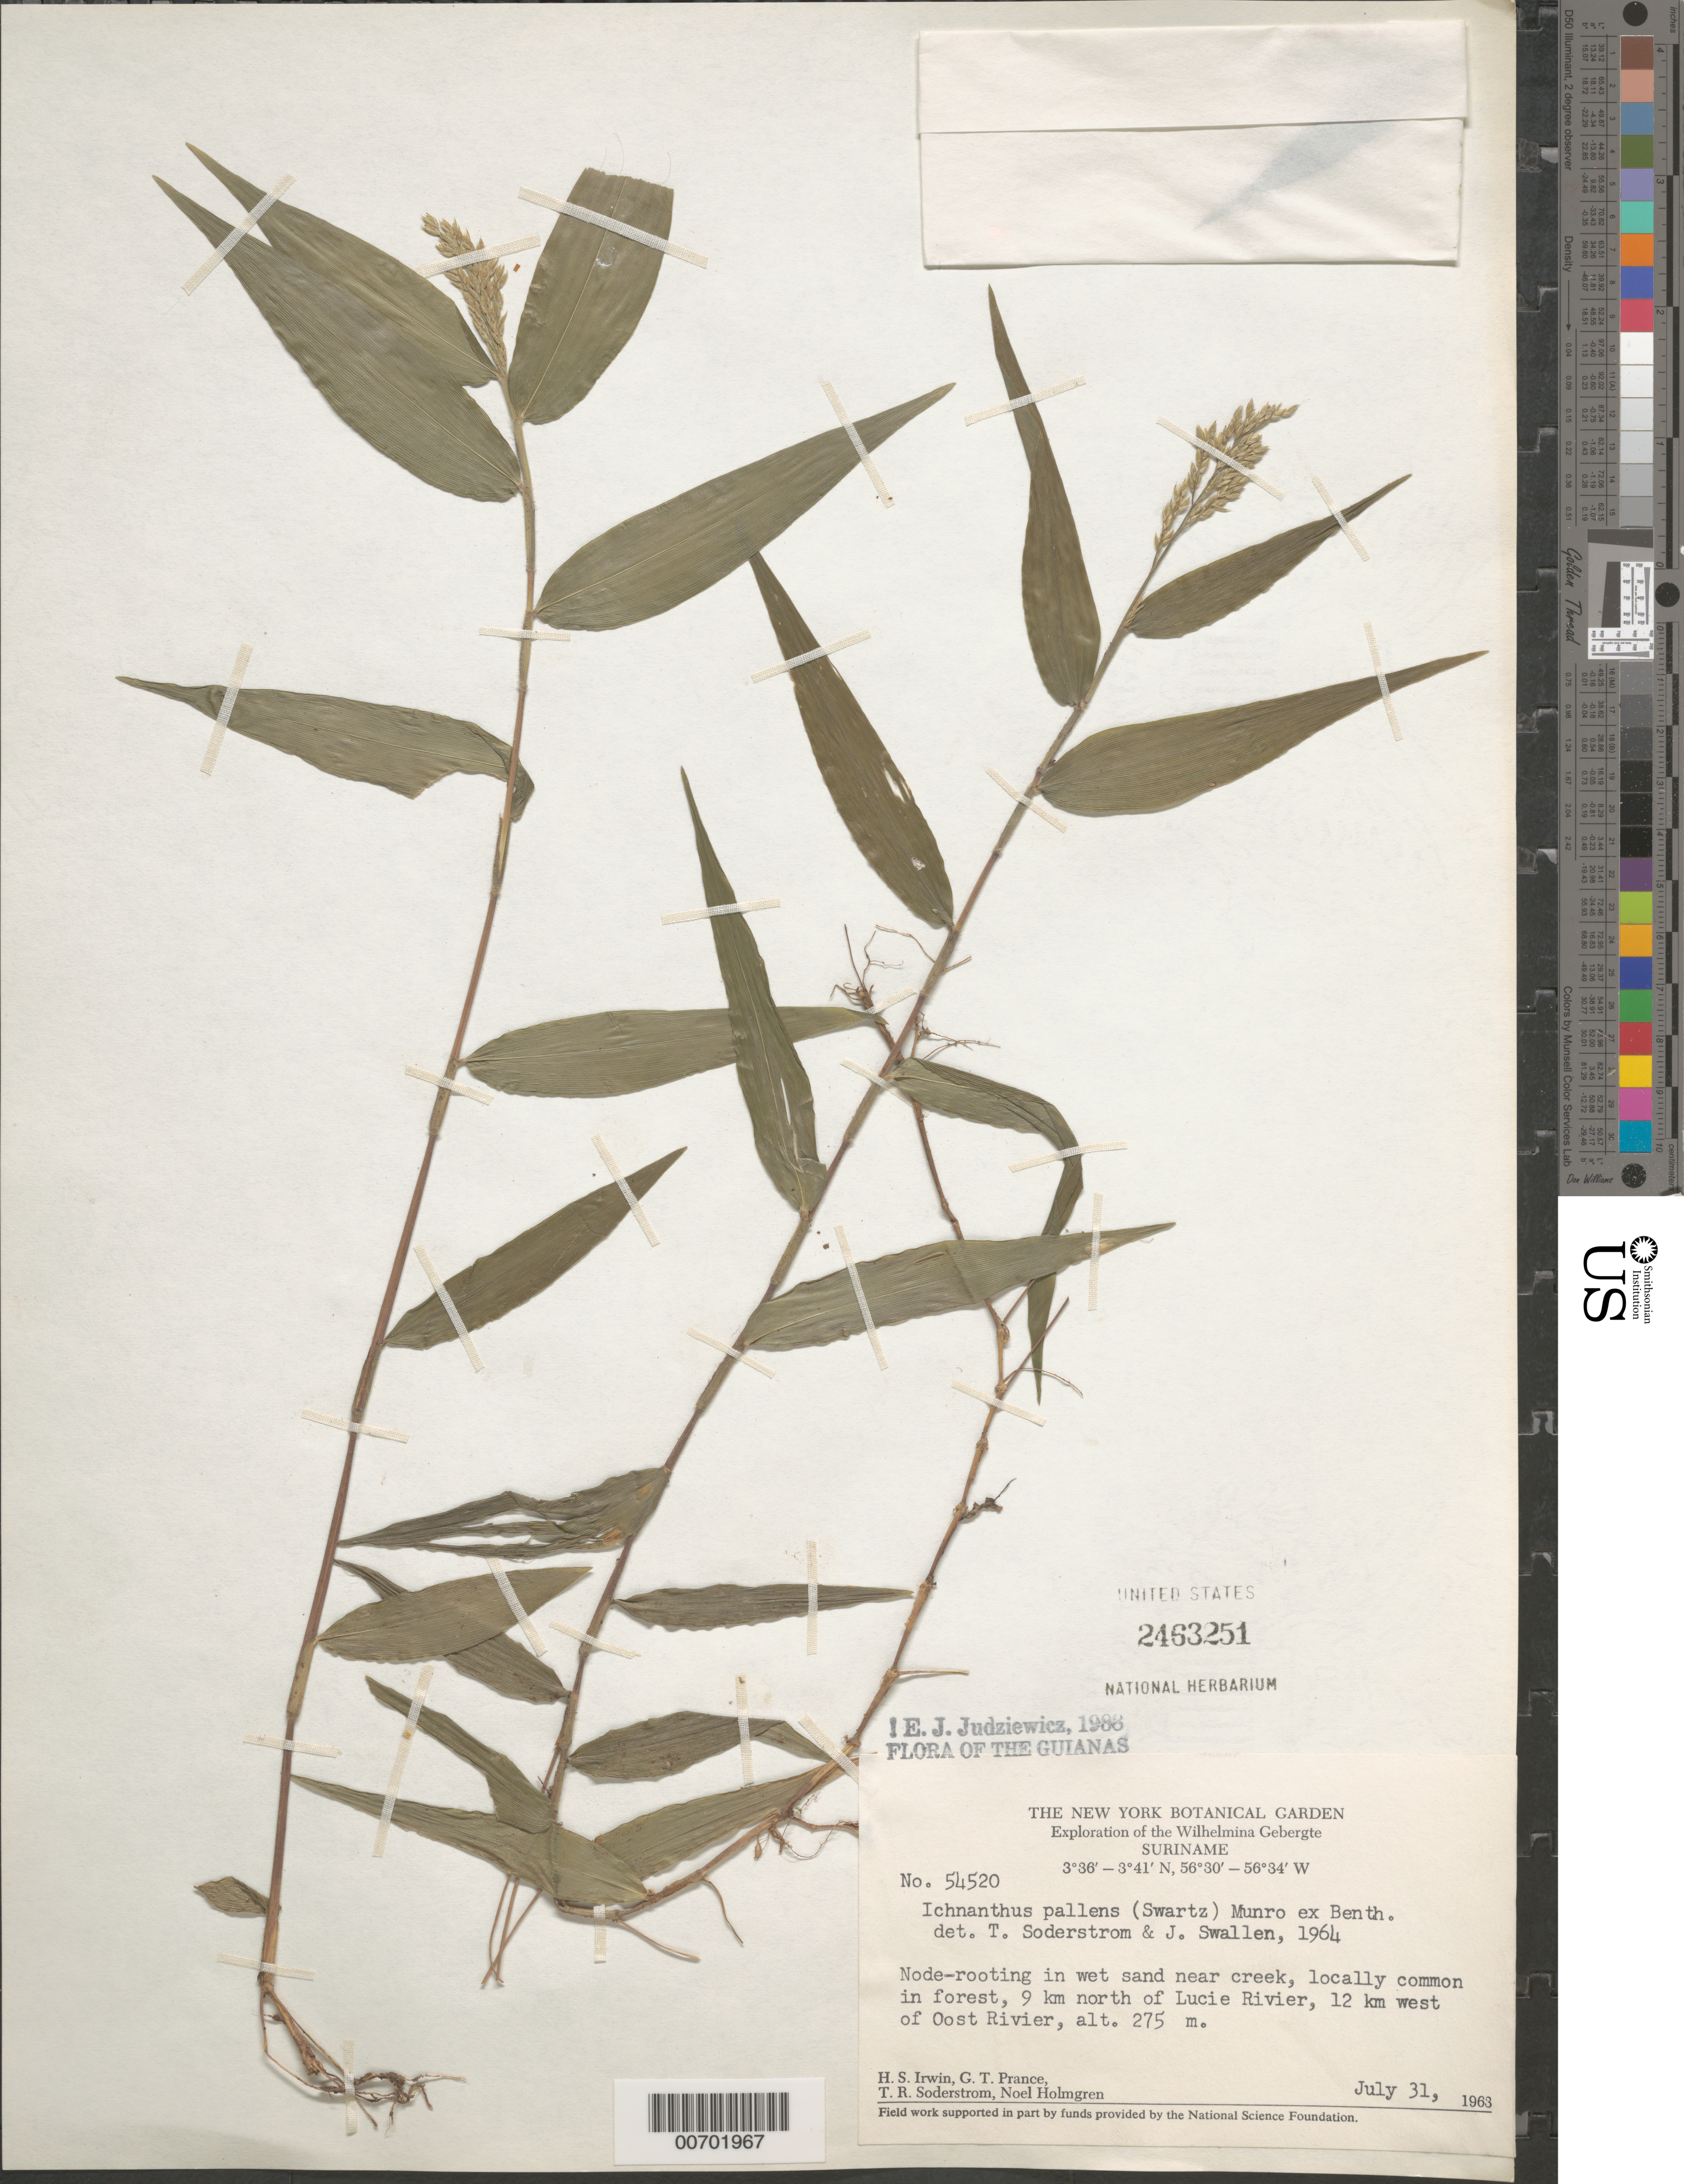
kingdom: Plantae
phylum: Tracheophyta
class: Liliopsida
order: Poales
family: Poaceae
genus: Ichnanthus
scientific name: Ichnanthus pallens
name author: (Sw.) Munro ex Benth.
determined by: Swallen, J. R.; Soderstrom, T. R.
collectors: H. Irwin, G. T. Prance, T. R. Soderstrom & N. H. Holmgren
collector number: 54520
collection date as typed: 31-Jul-63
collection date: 1963-07-31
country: Suriname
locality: Lucie R., 9 km N of and 12 km W of Oost R., Wilhelmina Gebergte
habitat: Wet sand near creek in forest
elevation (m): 275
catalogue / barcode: US 2463251